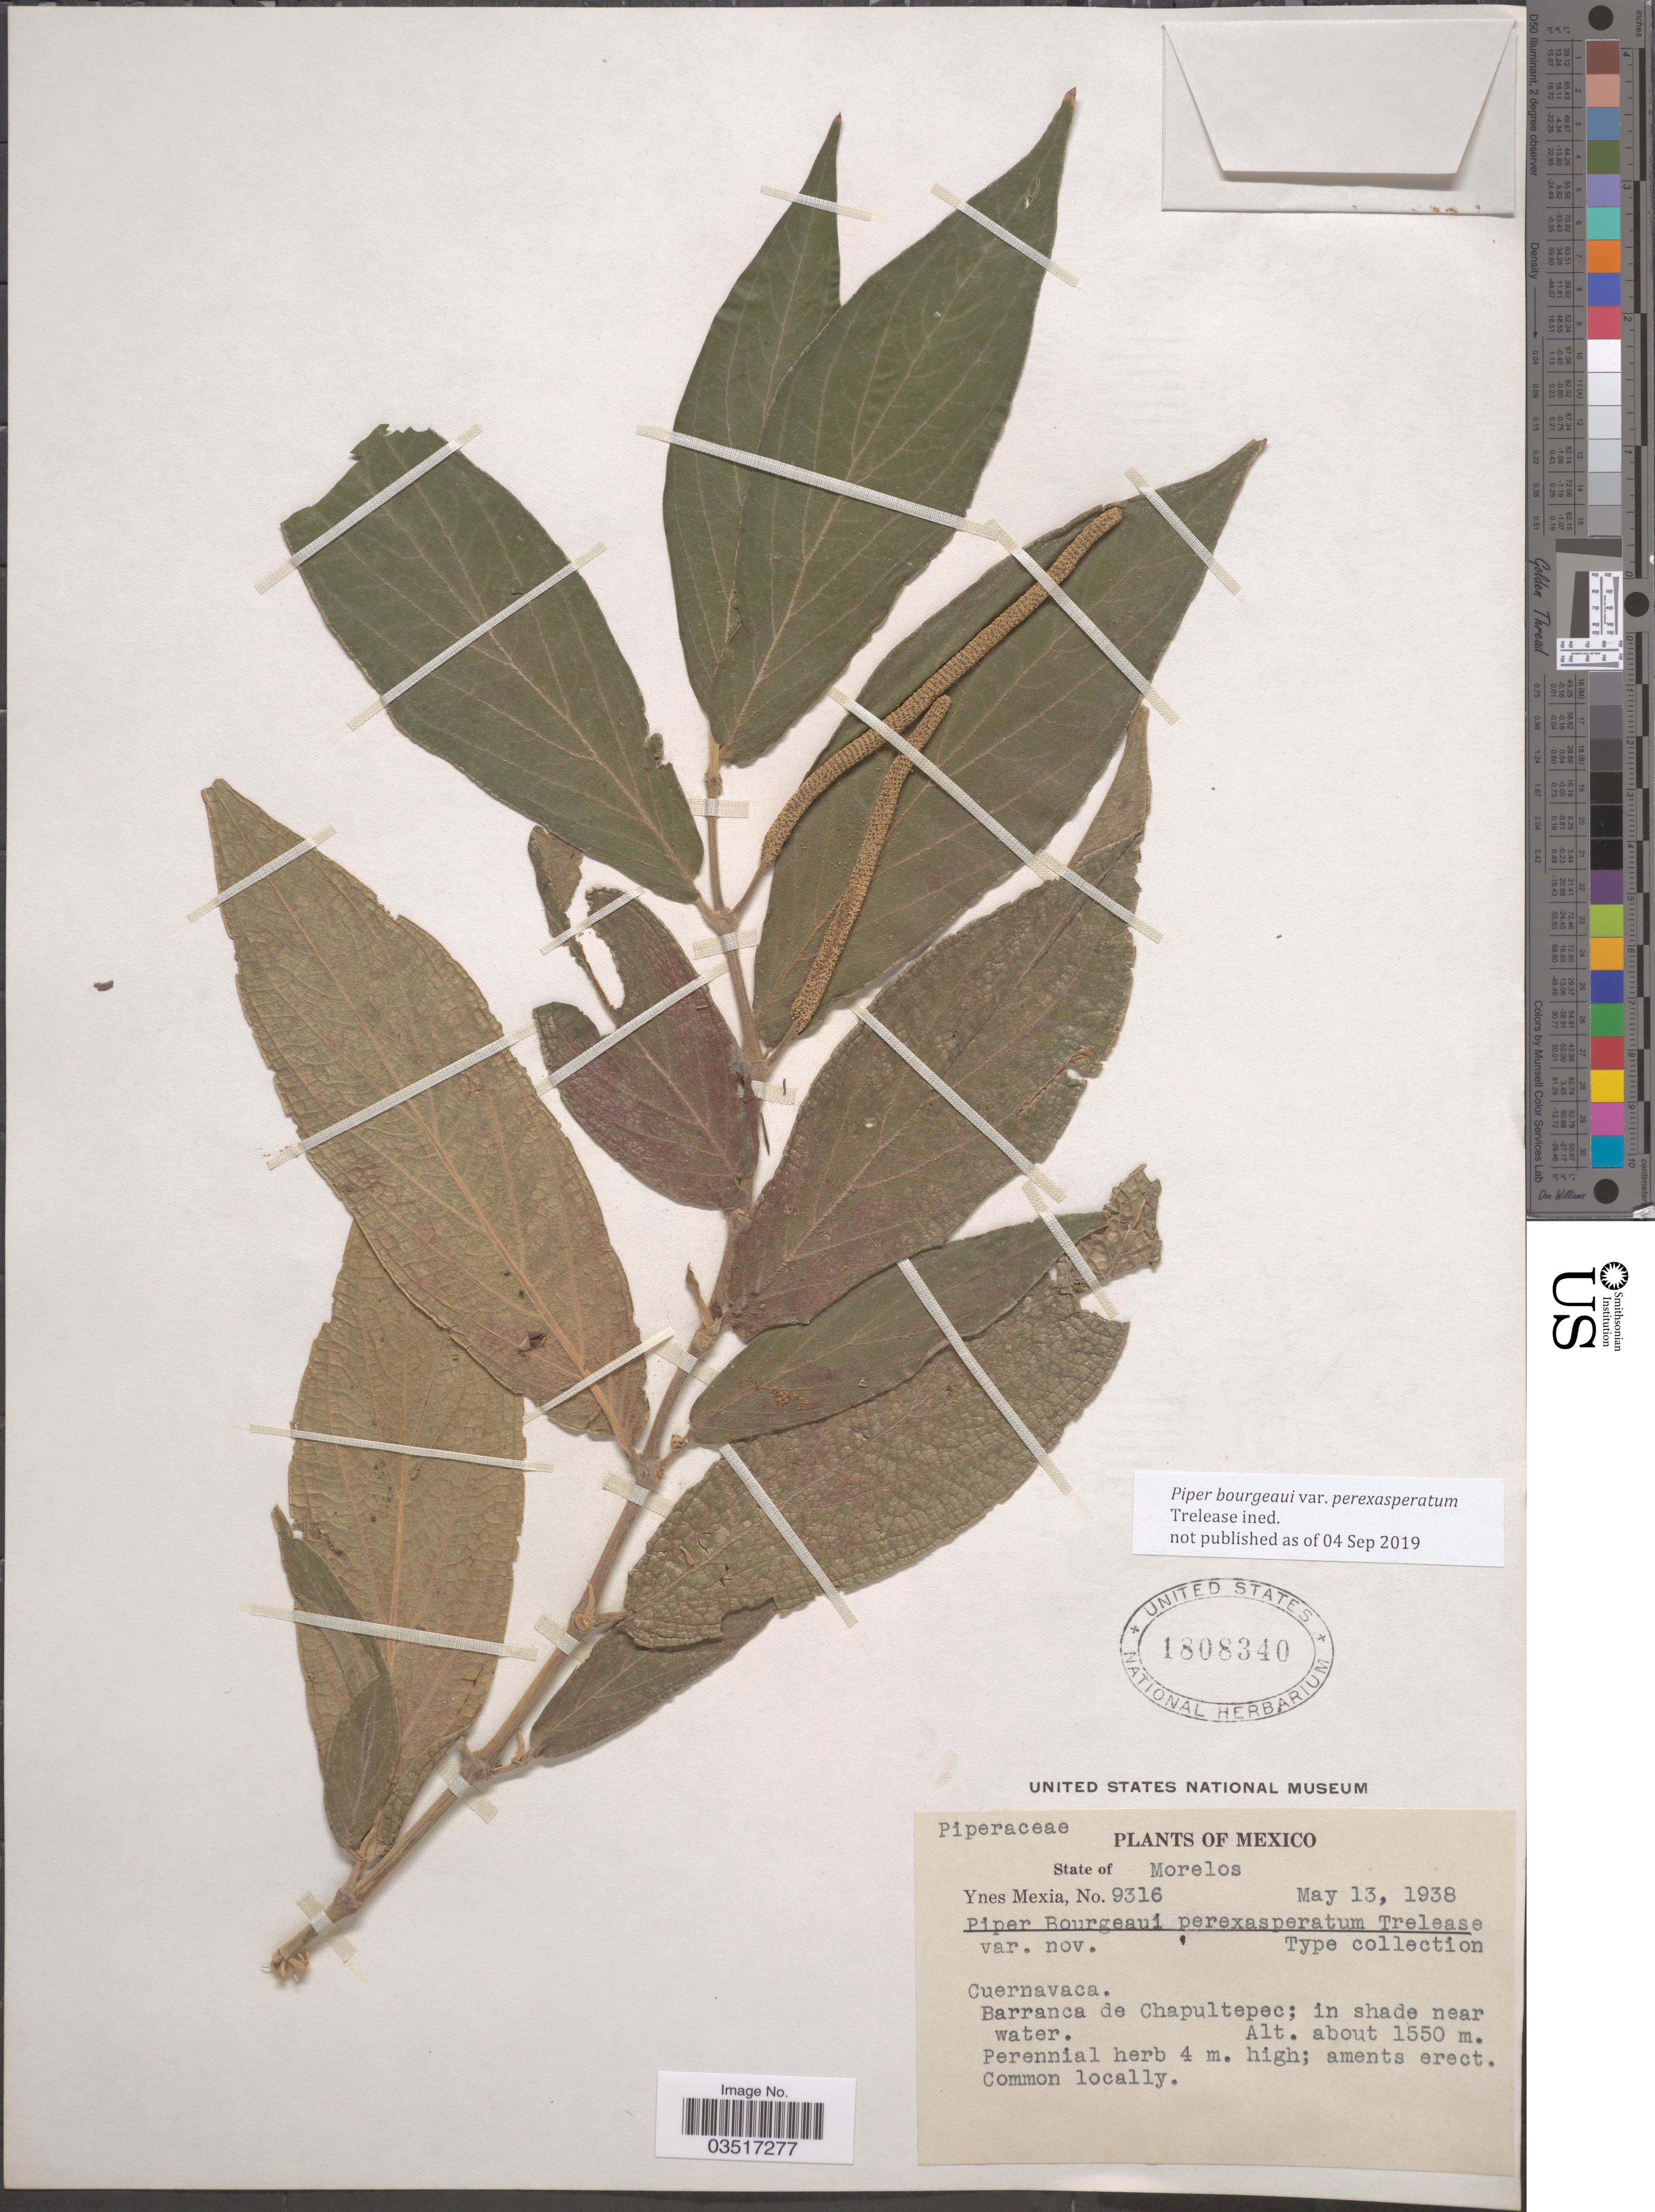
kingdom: Plantae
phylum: Tracheophyta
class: Magnoliopsida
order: Piperales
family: Piperaceae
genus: Piper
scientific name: Piper sp.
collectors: Y. Mexia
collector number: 9316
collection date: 1938-05-13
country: Mexico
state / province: Morelos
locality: Cuernavaca. Barranca de Chapultepec.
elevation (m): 1550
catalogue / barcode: US 1808340